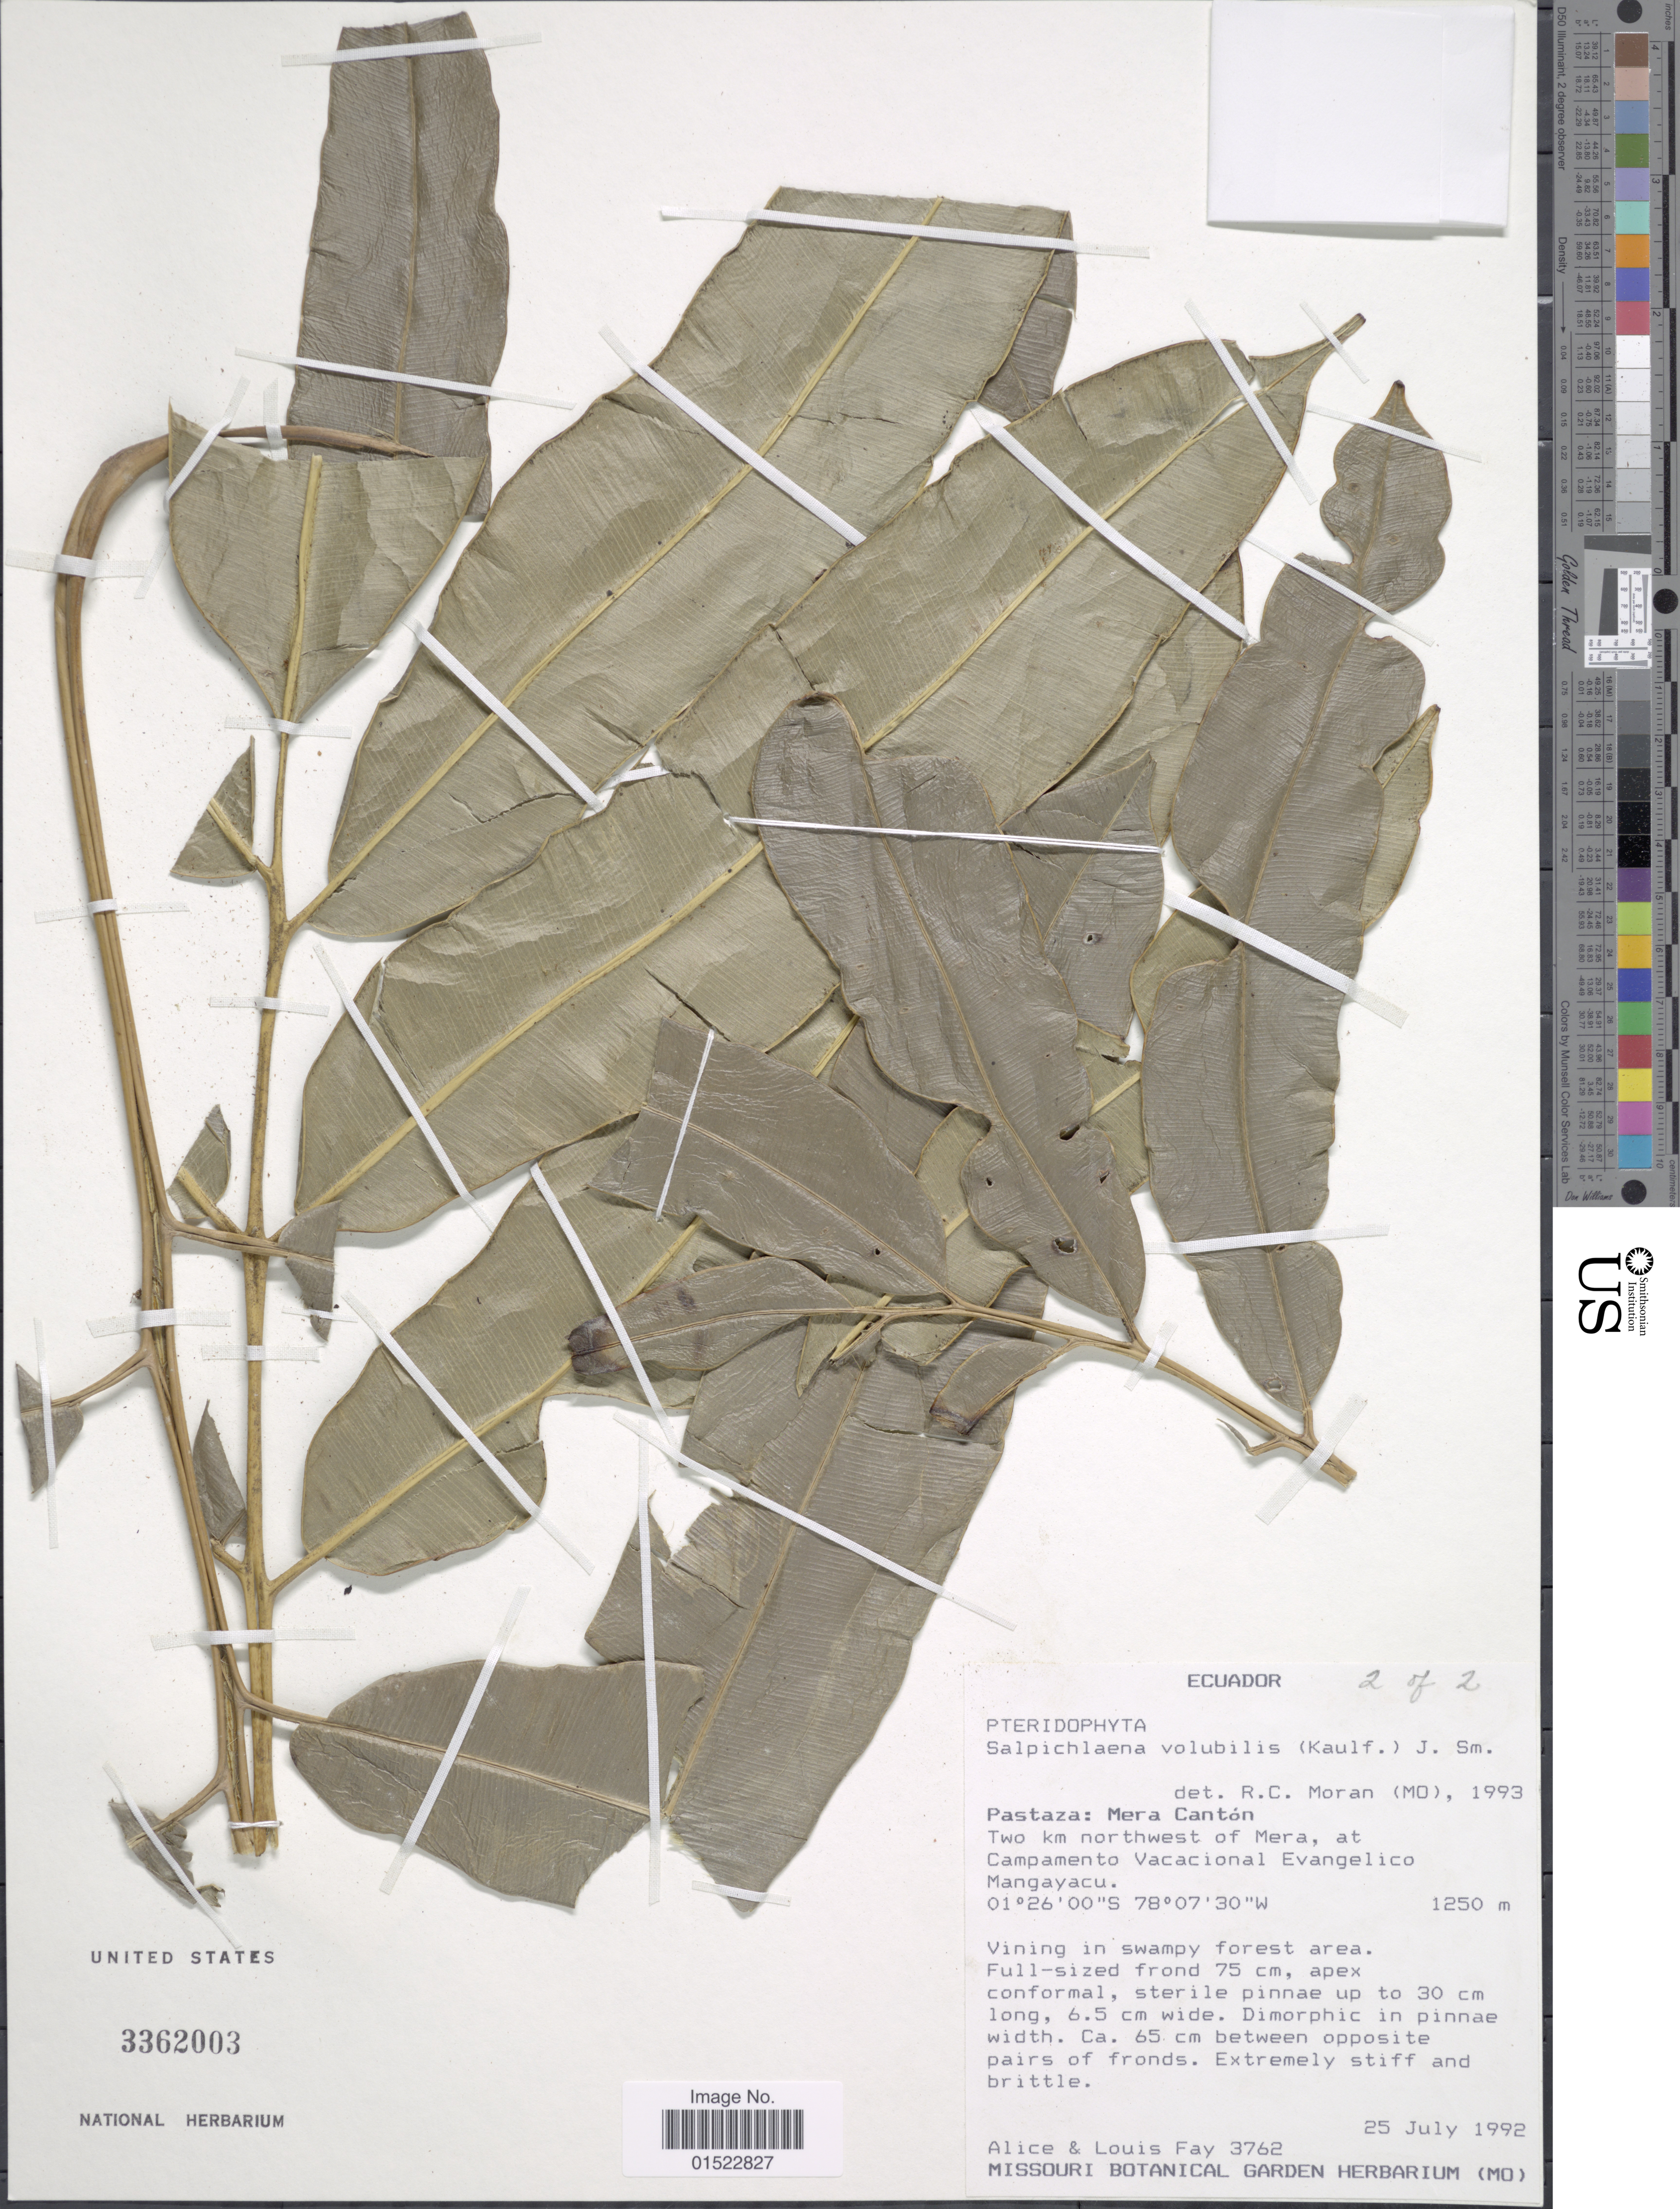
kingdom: Plantae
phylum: Tracheophyta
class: Polypodiopsida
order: Polypodiales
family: Blechnaceae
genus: Salpichlaena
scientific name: Salpichlaena volubilis subsp. volubilis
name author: (Kaulf.) J. Sm.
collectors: A. Fay & L. Fay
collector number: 3762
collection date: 1992-07-25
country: Ecuador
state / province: Pastaza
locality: Mera Canton, Two km northwest of Mera, at Campamento Vacacional Evangekuco Mangayacu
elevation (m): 1250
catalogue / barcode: US 3362003